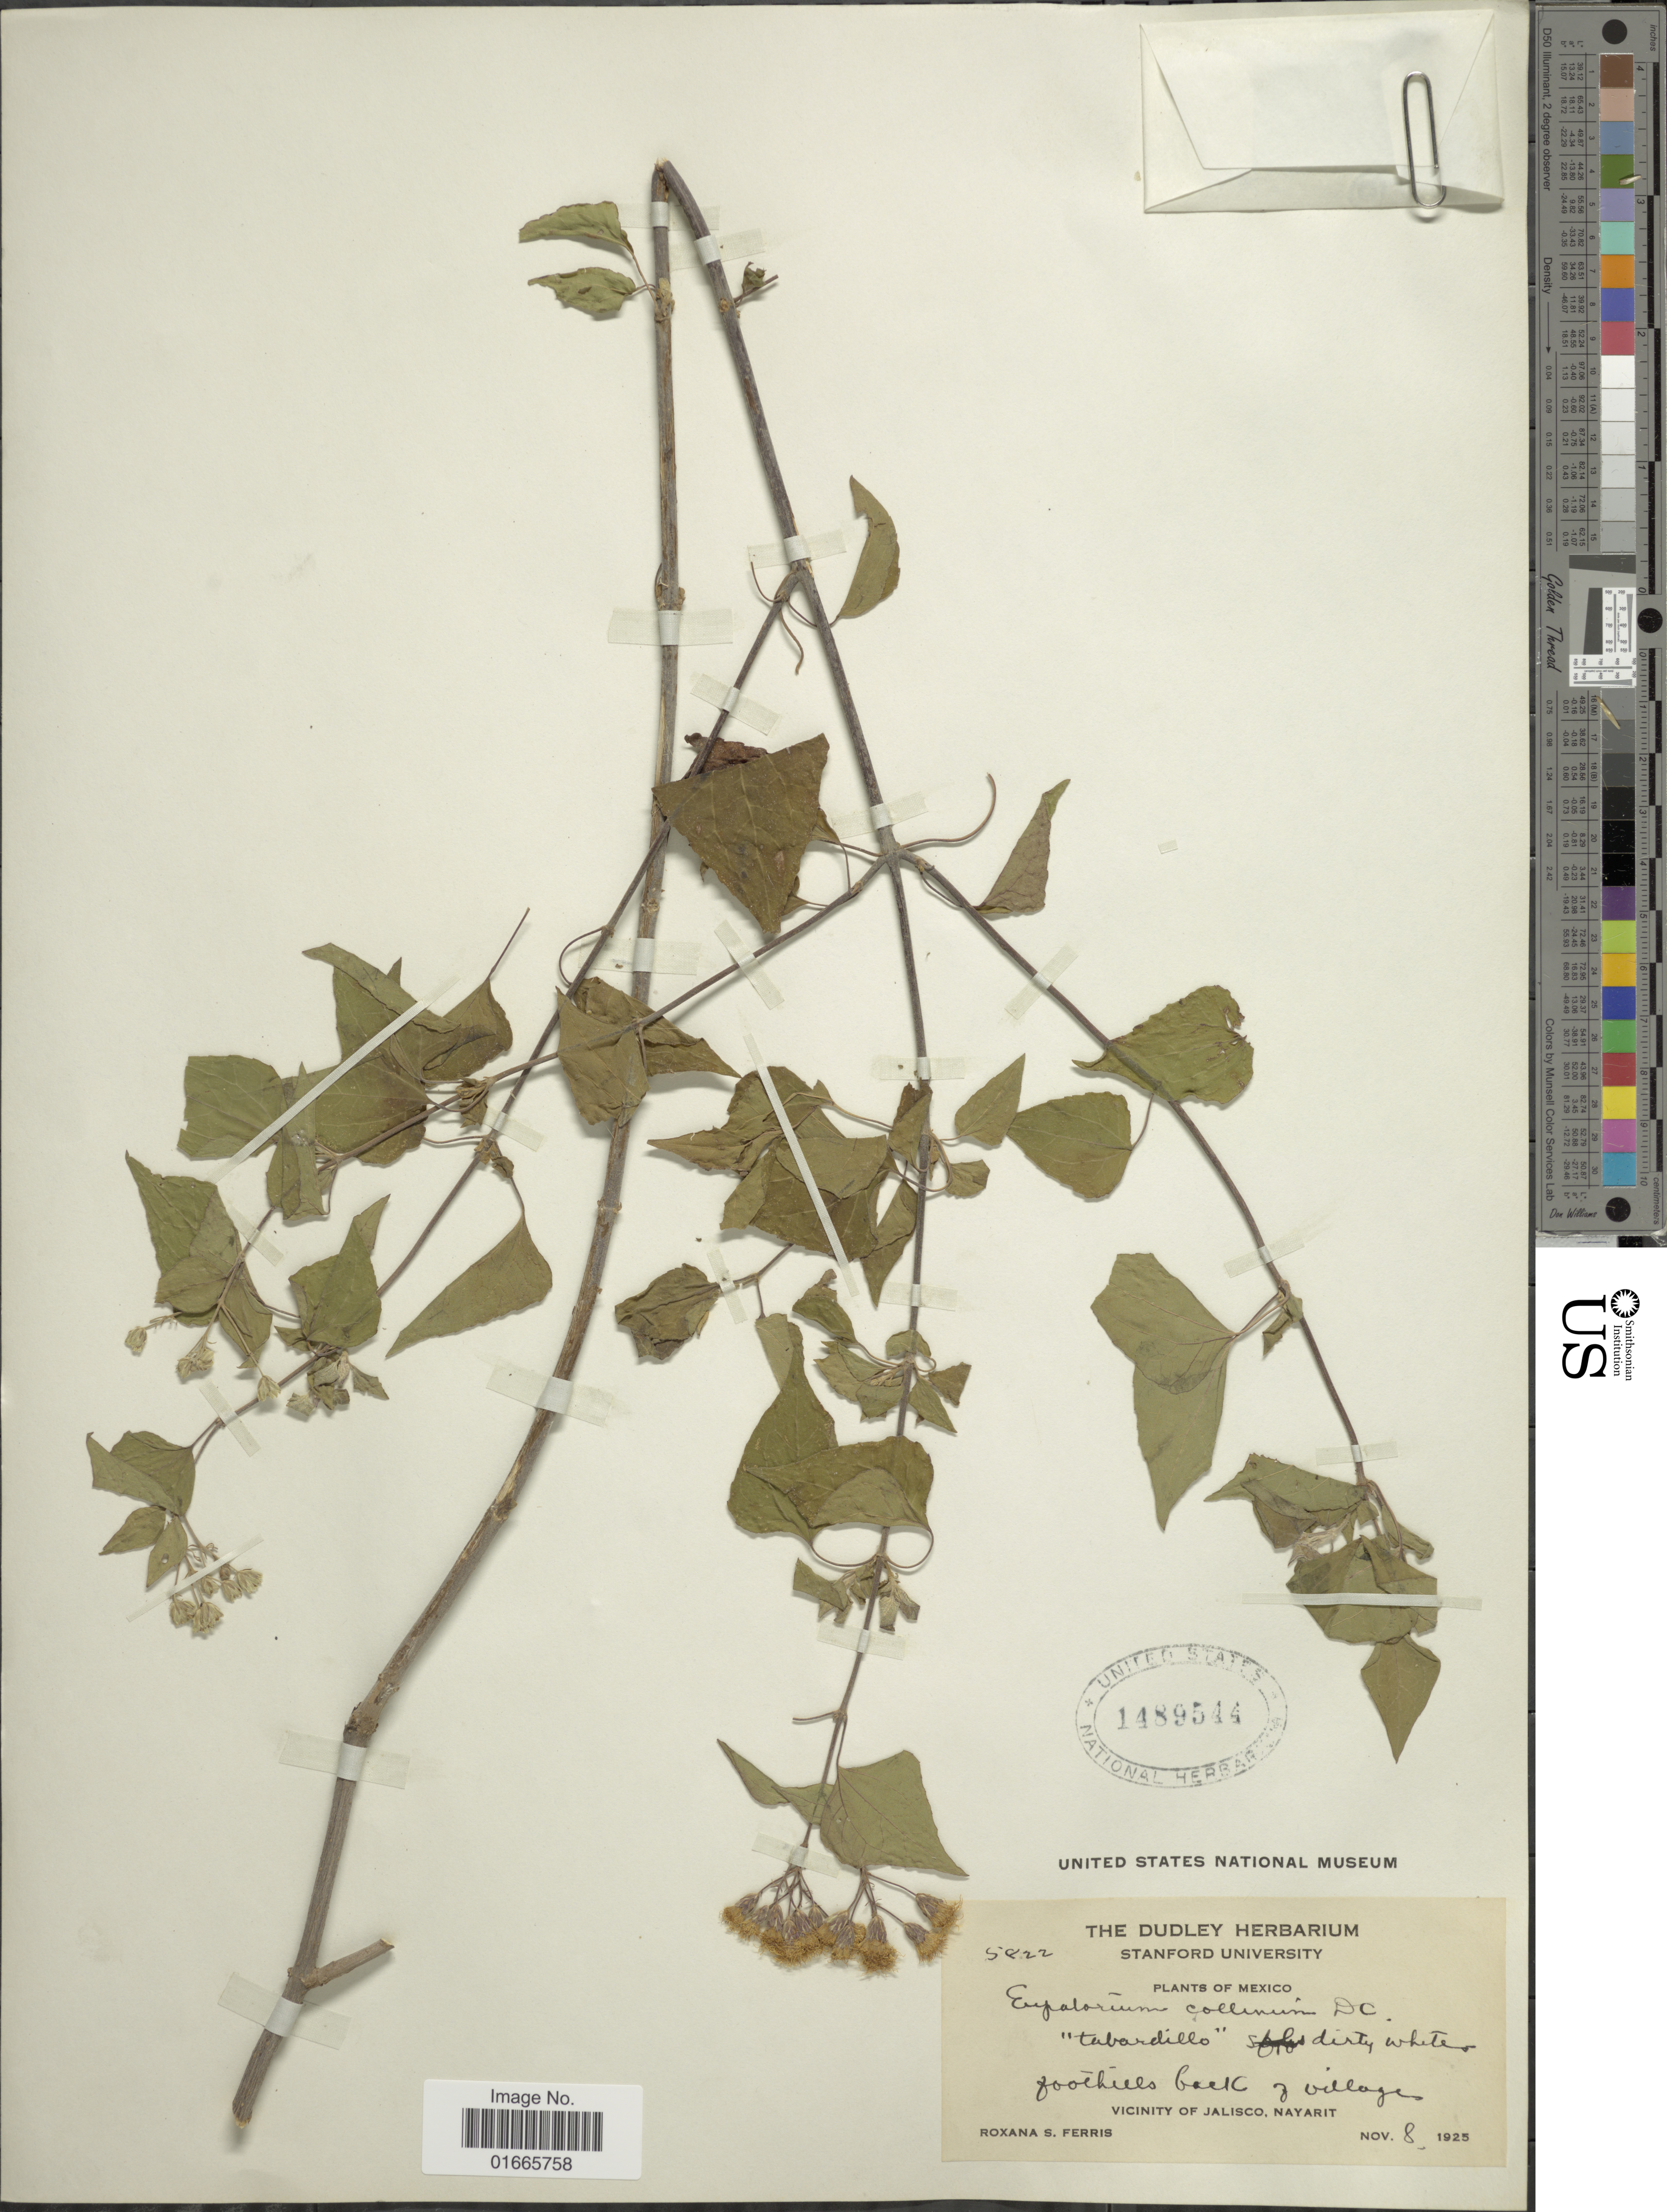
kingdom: Plantae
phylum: Tracheophyta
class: Magnoliopsida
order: Asterales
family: Asteraceae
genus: Chromolaena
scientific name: Chromolaena collina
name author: (DC.) R.M. King & H. Rob.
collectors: R. S. Ferris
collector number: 5822*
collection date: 1925-11-08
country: Mexico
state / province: México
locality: Vicinity of Jalisco, Nayarit.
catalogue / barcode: US 1489544